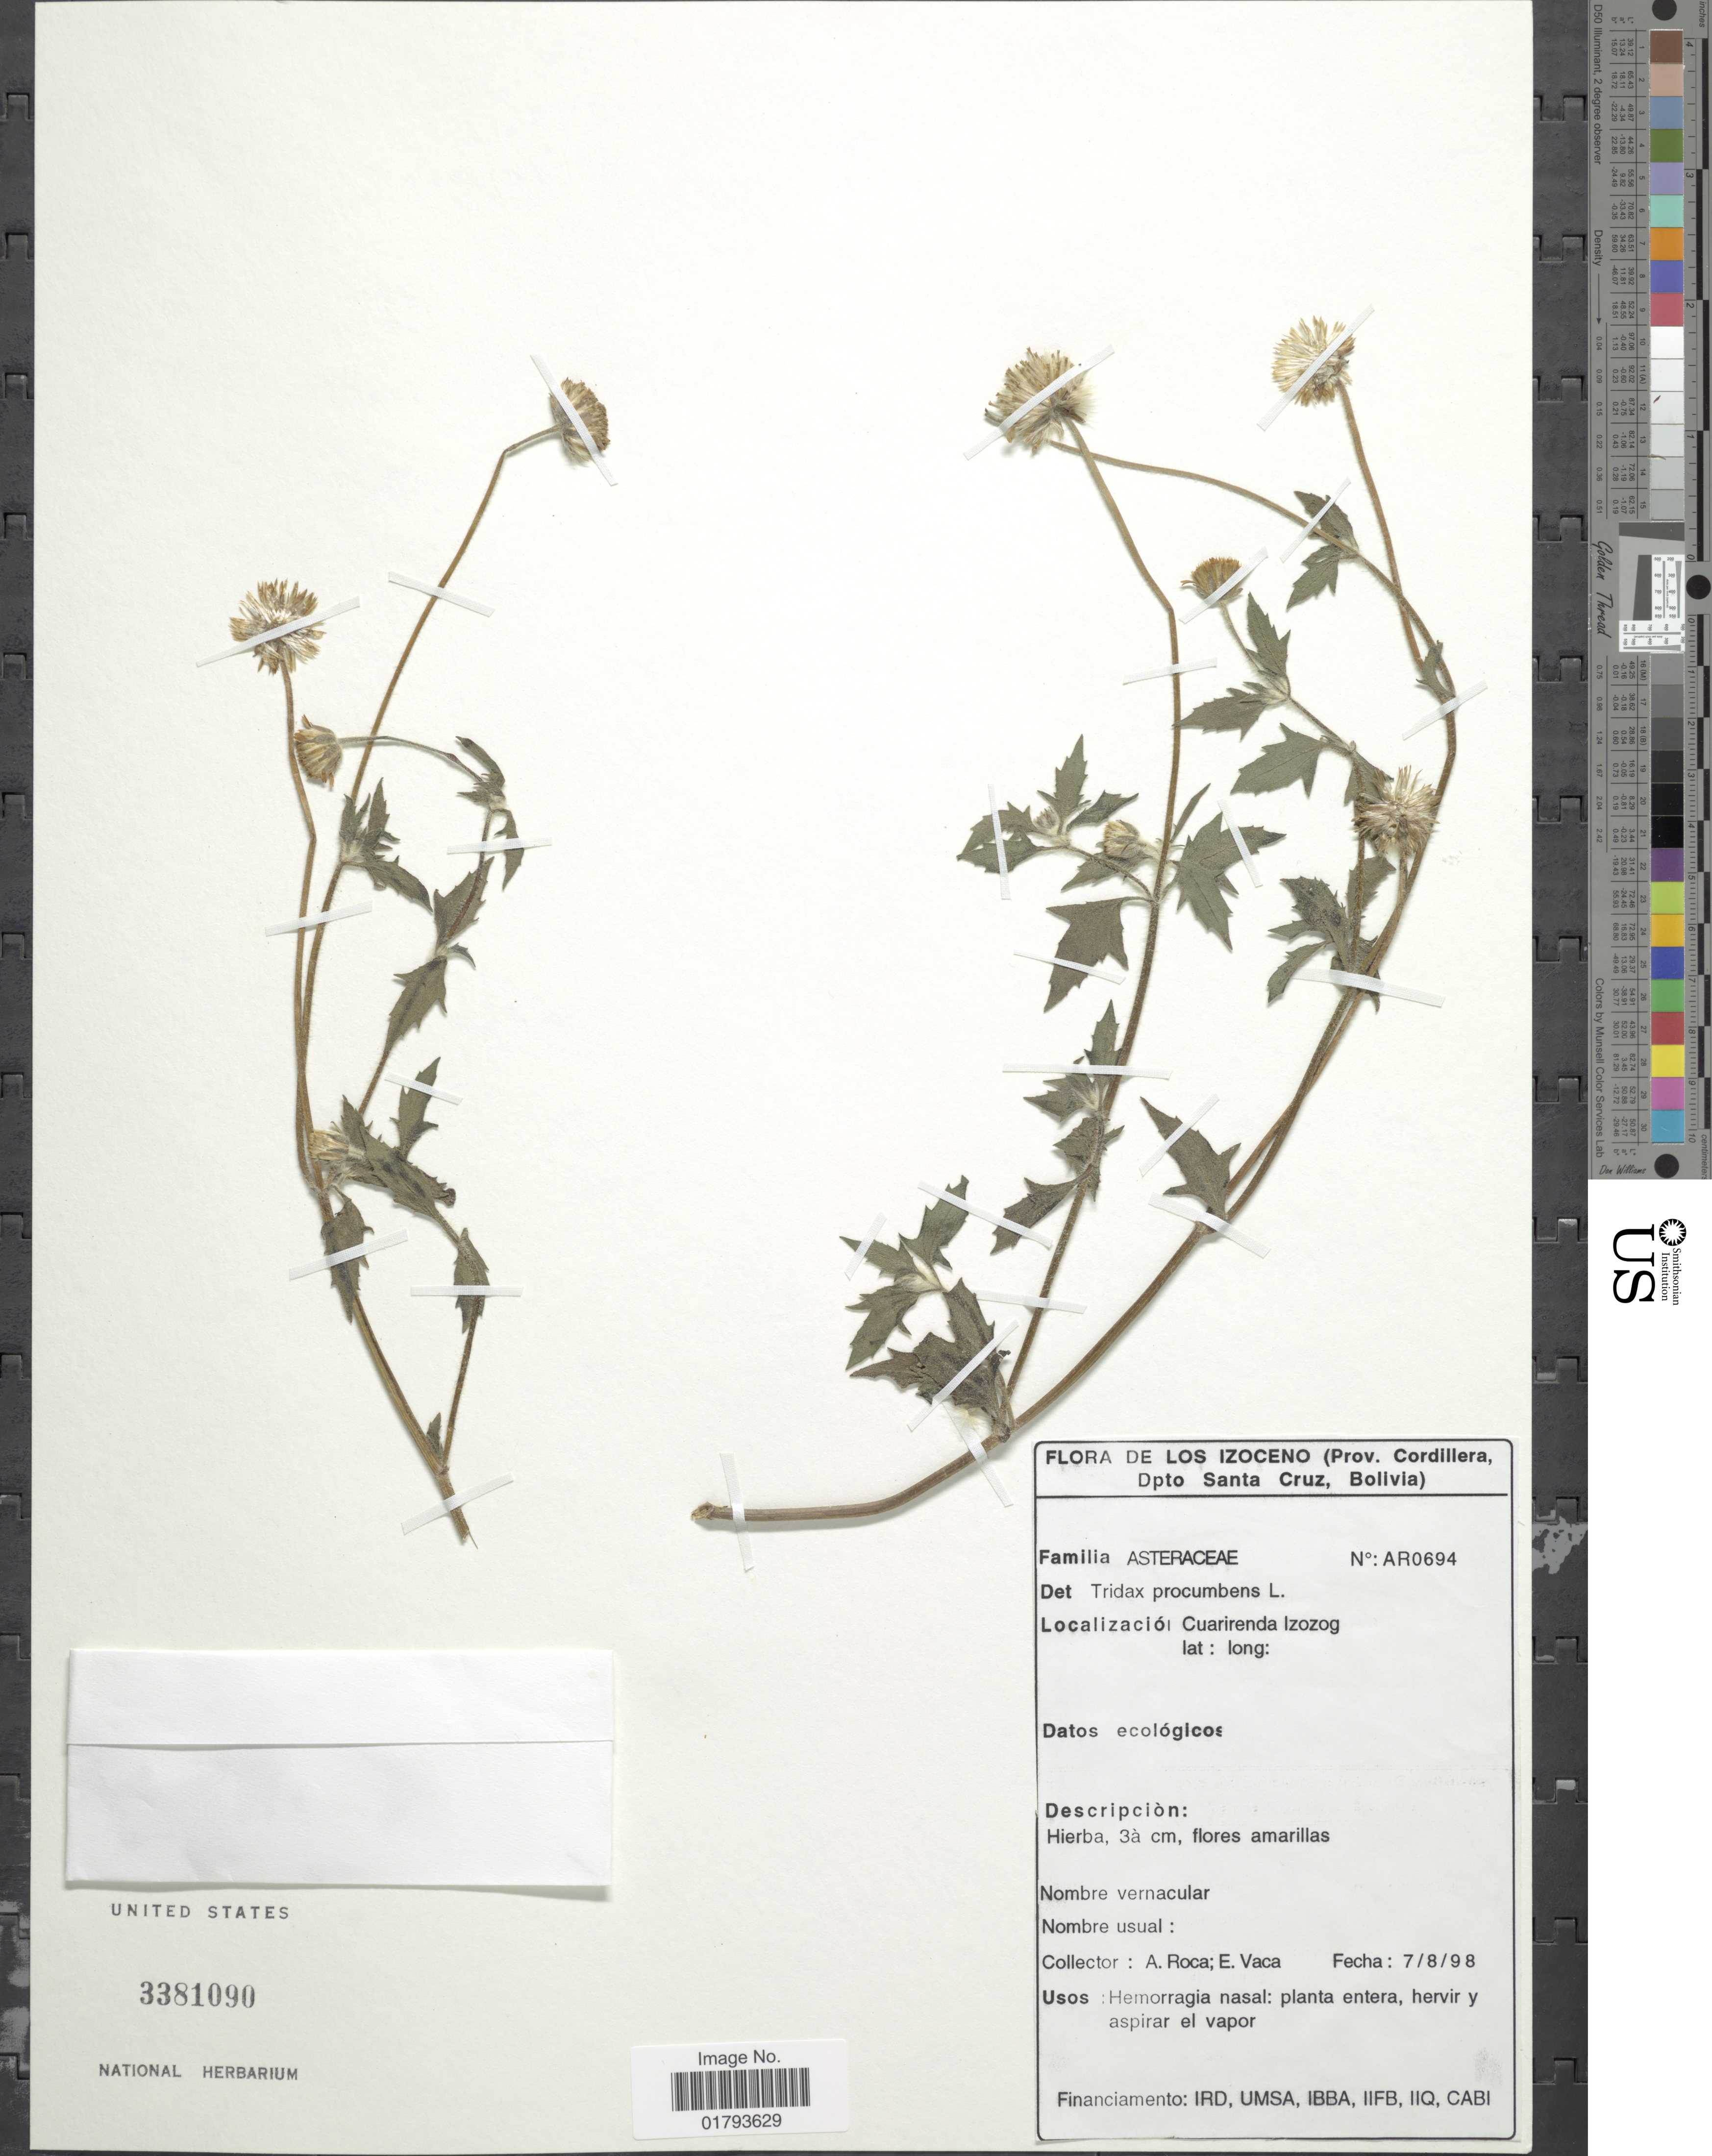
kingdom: Plantae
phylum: Tracheophyta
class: Magnoliopsida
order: Asterales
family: Asteraceae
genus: Tridax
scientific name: Tridax procumbens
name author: L.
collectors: R. Roca & A. Vaca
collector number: AR0694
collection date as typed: Transcribed d/m/y: 7/8/98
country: Bolivia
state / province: Santa Cruz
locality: Los Izoceno (Prov. Cordillera Dpto. Santa Cruz, Bolivia). Cuarirenda Izozog.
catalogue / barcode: US 3381090